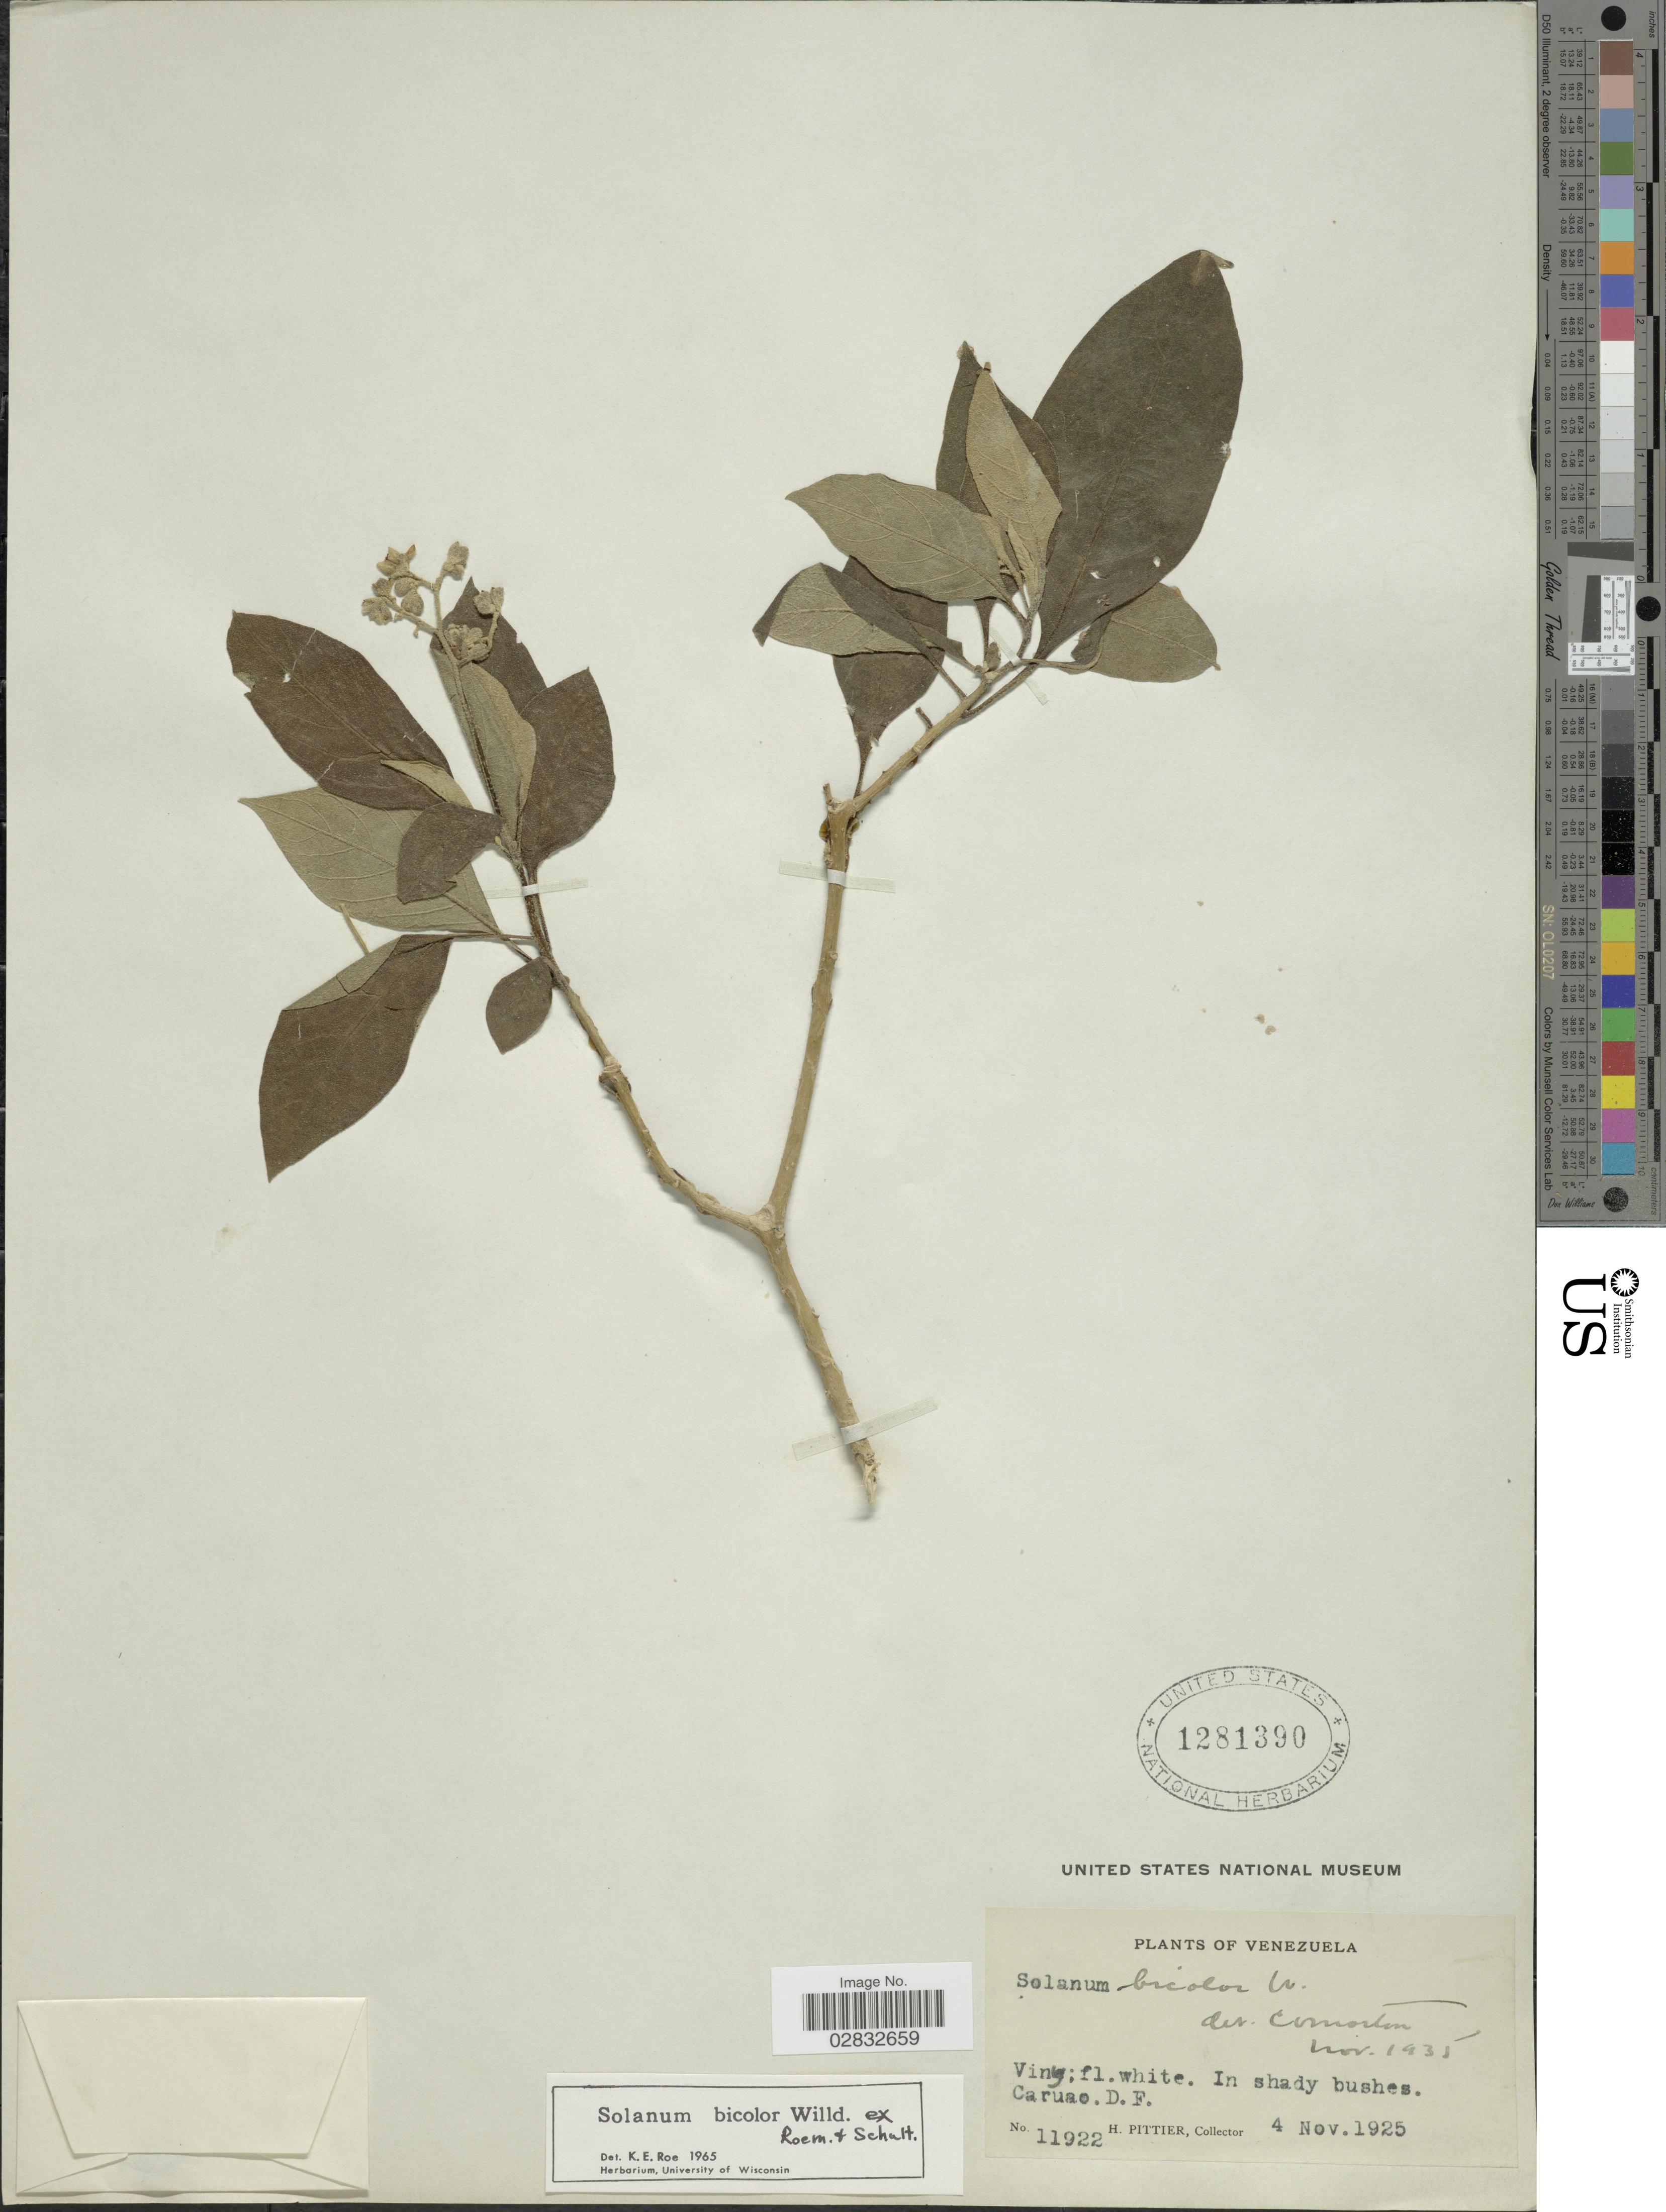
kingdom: Plantae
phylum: Tracheophyta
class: Magnoliopsida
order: Solanales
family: Solanaceae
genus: Solanum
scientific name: Solanum bicolor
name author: Willd. ex Roem. & Schult.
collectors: H. F. Pittier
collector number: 11922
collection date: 1925-11-04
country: Venezuela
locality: Caruao. D.F.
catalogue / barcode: US 1281390